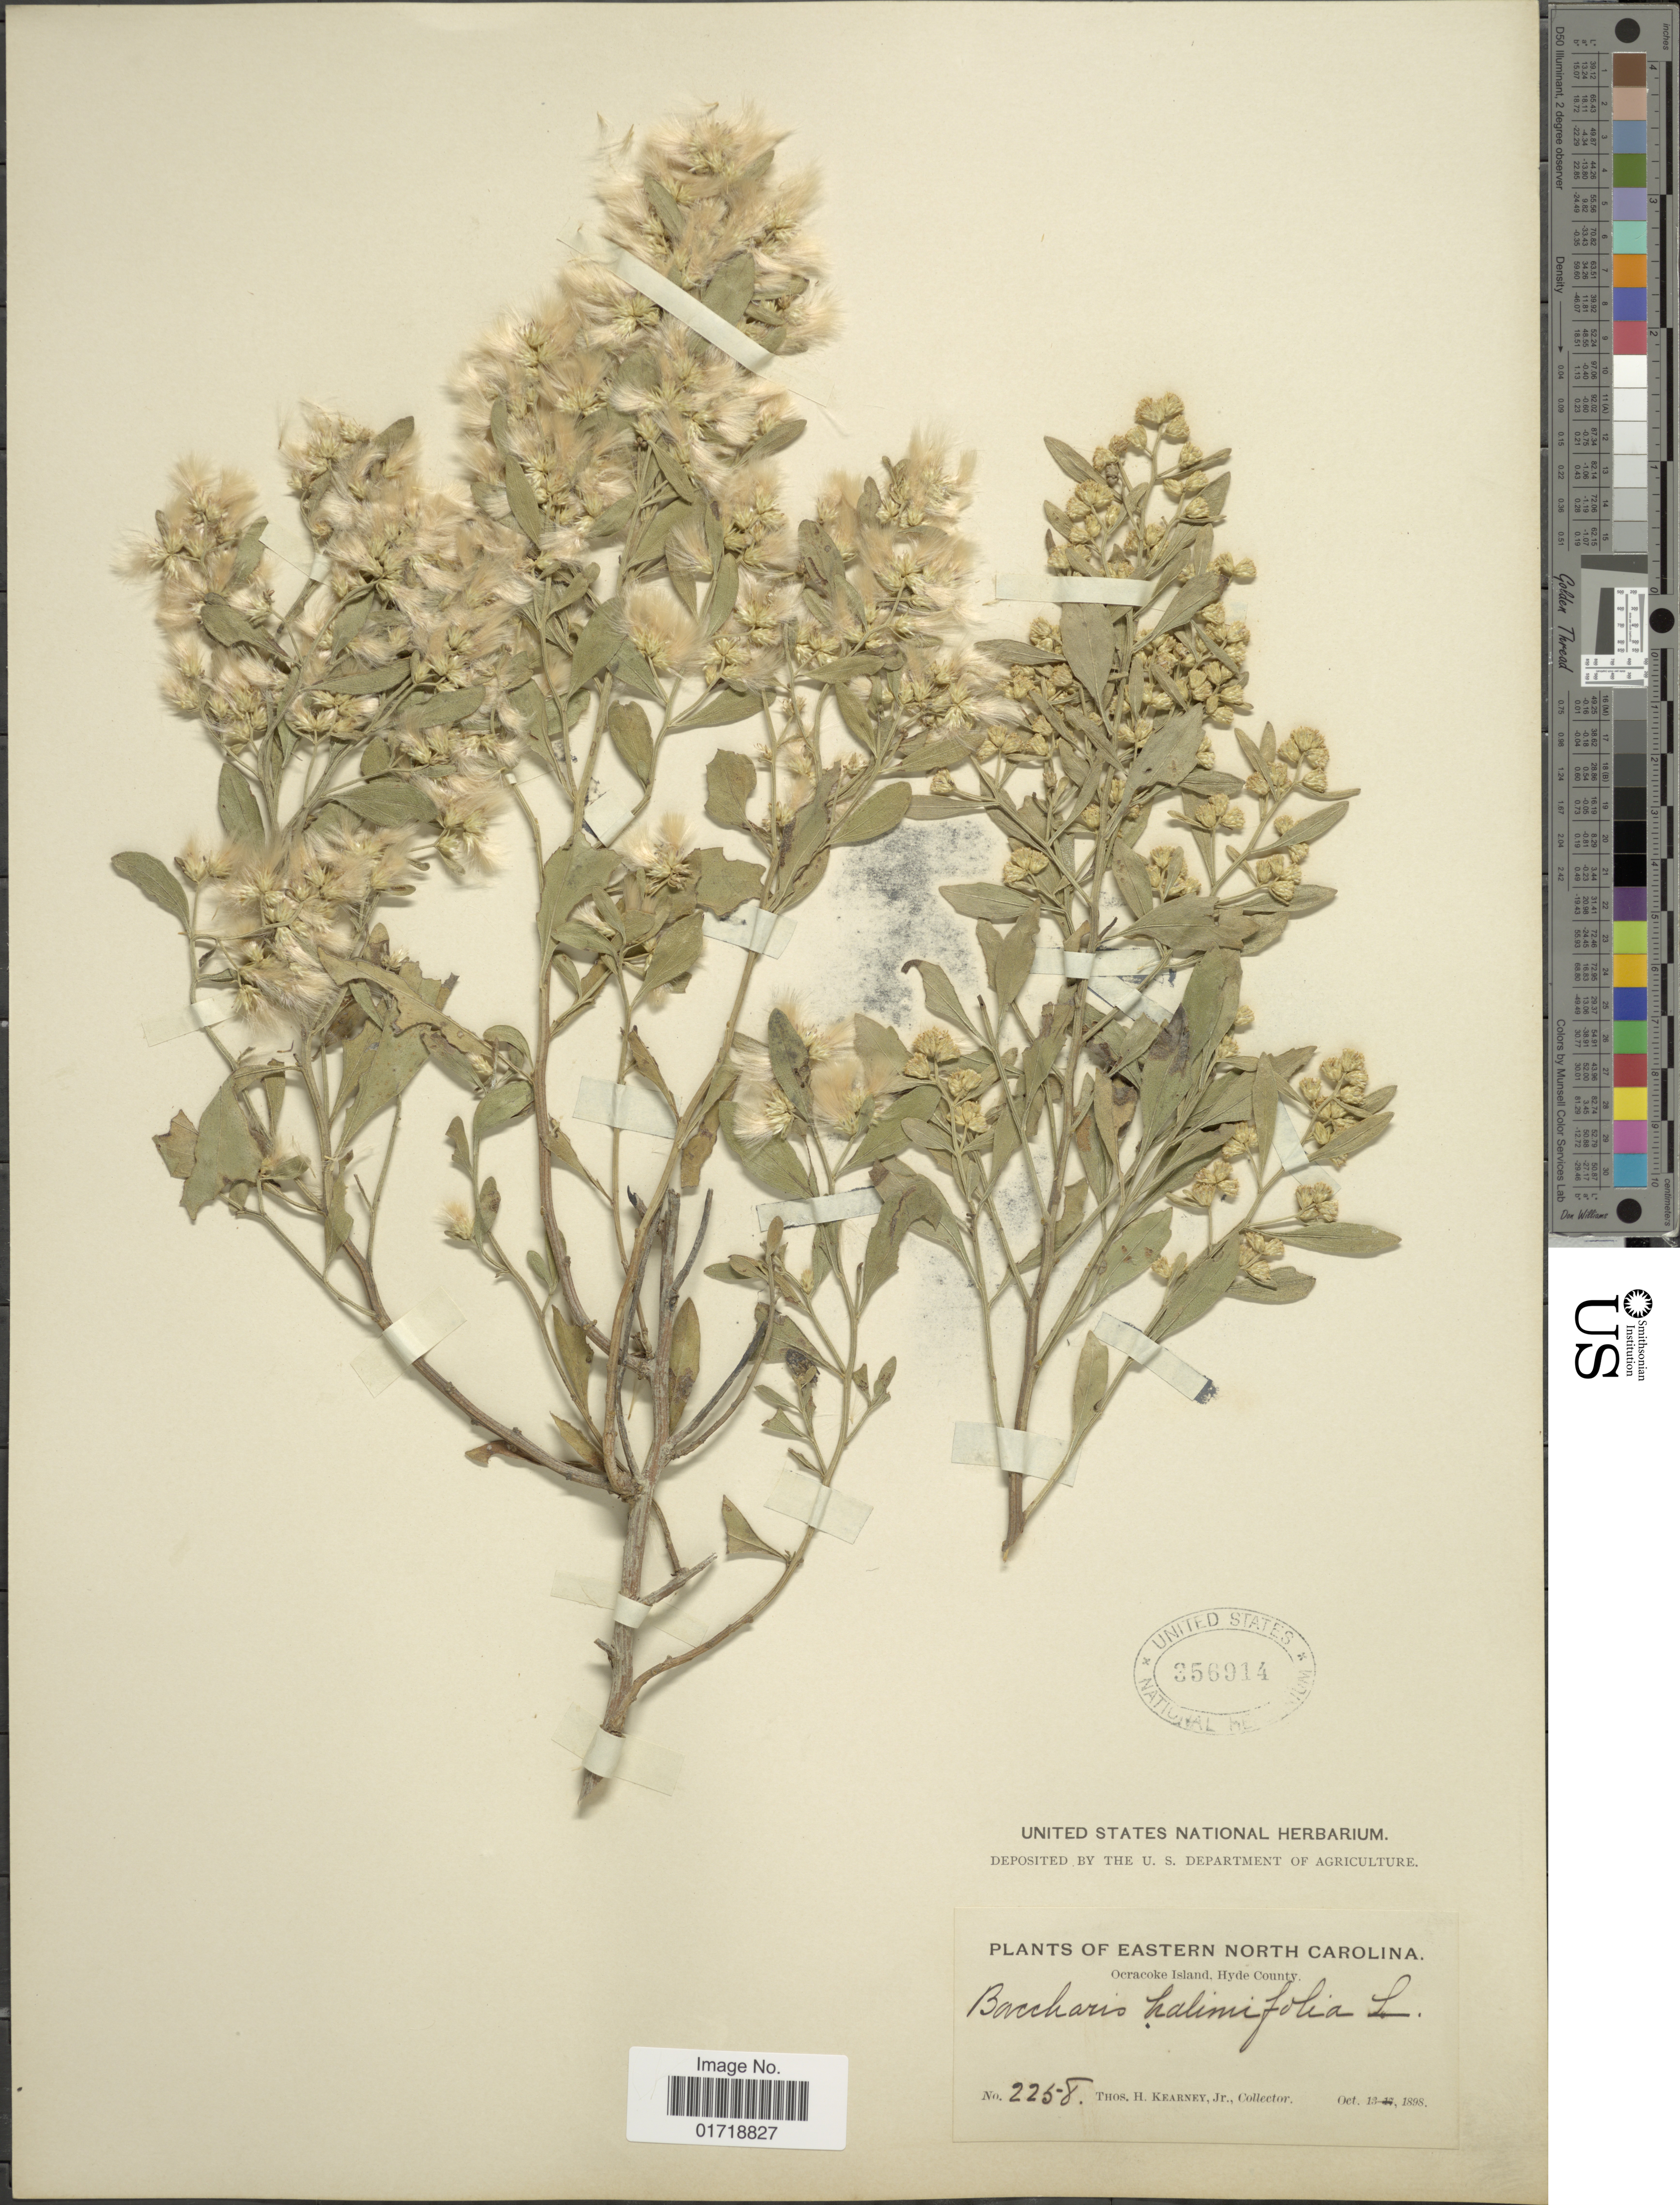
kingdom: Plantae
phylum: Tracheophyta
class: Magnoliopsida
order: Asterales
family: Asteraceae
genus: Baccharis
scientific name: Baccharis halimifolia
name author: L.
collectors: T. H. Kearney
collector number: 2258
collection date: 1989-10-13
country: United States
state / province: North Carolina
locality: Eastern North Carolina, Ocracoke Island, Hyde County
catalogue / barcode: US 356914